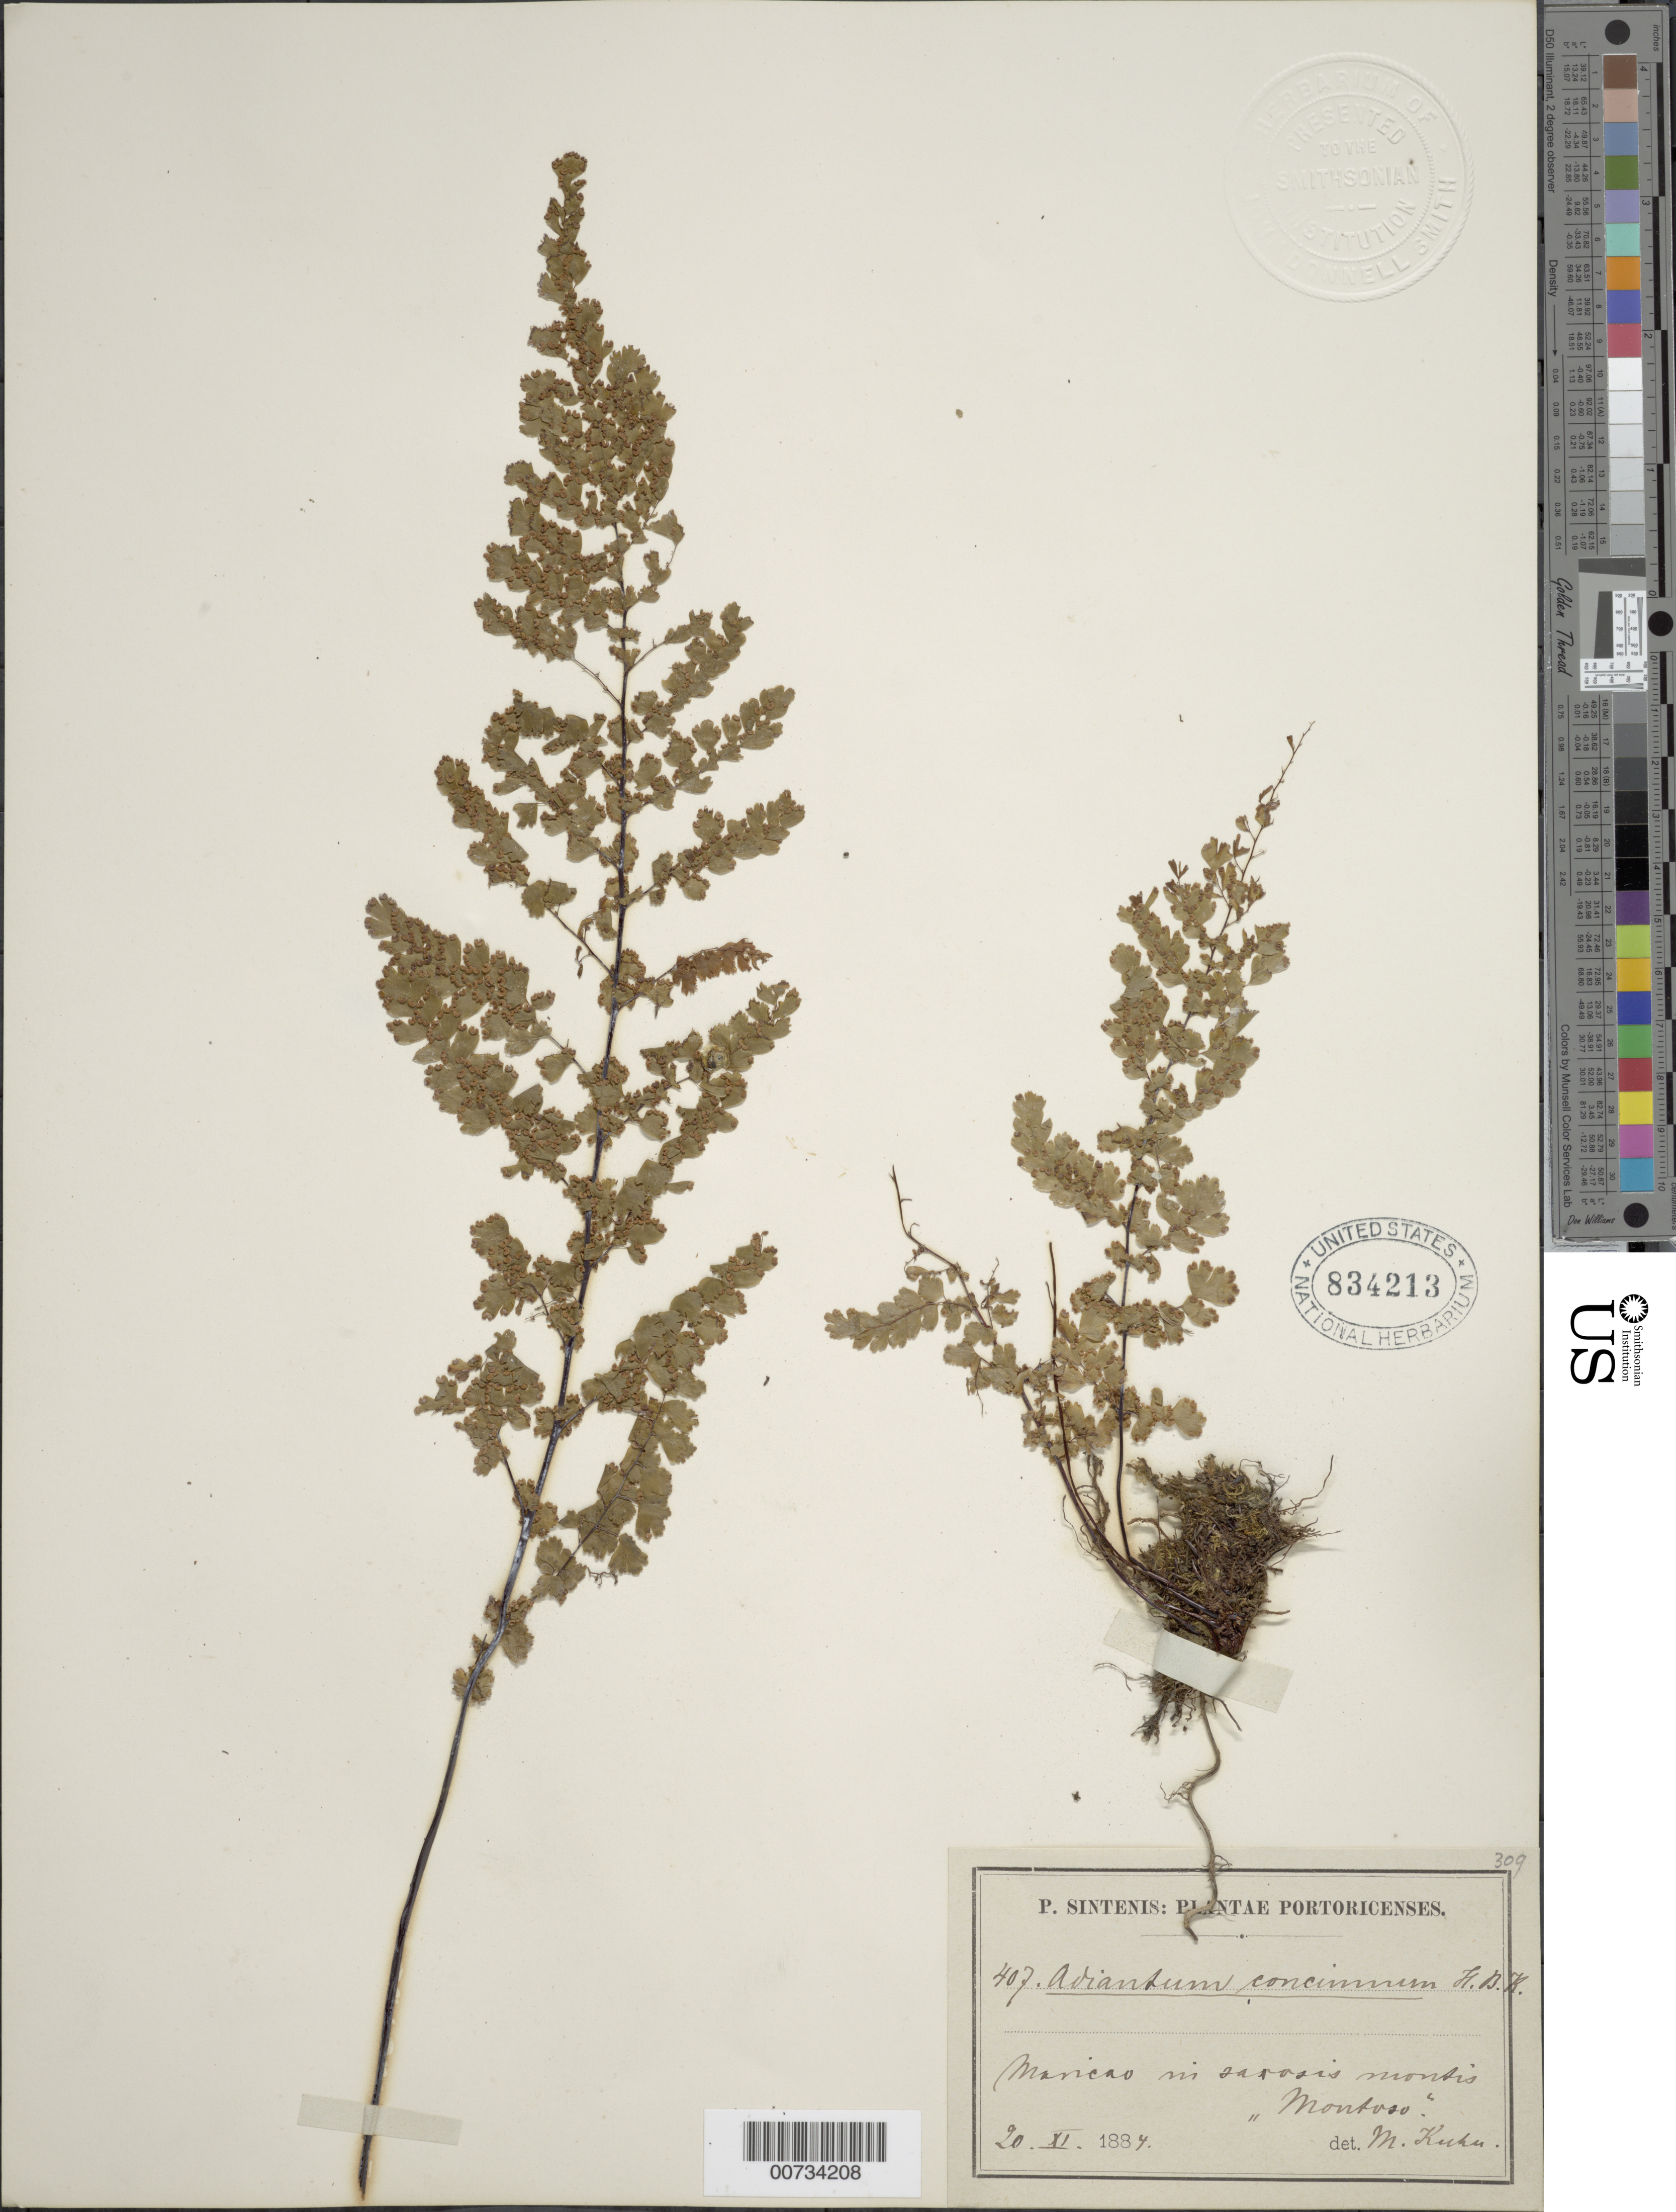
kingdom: Plantae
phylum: Tracheophyta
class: Polypodiopsida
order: Polypodiales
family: Pteridaceae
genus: Adiantum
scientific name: Adiantum concinnum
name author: Humb. & Bonpl. ex Willd.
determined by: Kuhn, D. M.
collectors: P. Sintenis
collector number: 407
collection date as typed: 20 Nov 1884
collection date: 1884-11-20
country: Puerto Rico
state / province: Maricao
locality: Maricao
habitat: In sarosis montis "Montoso"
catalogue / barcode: US 834213